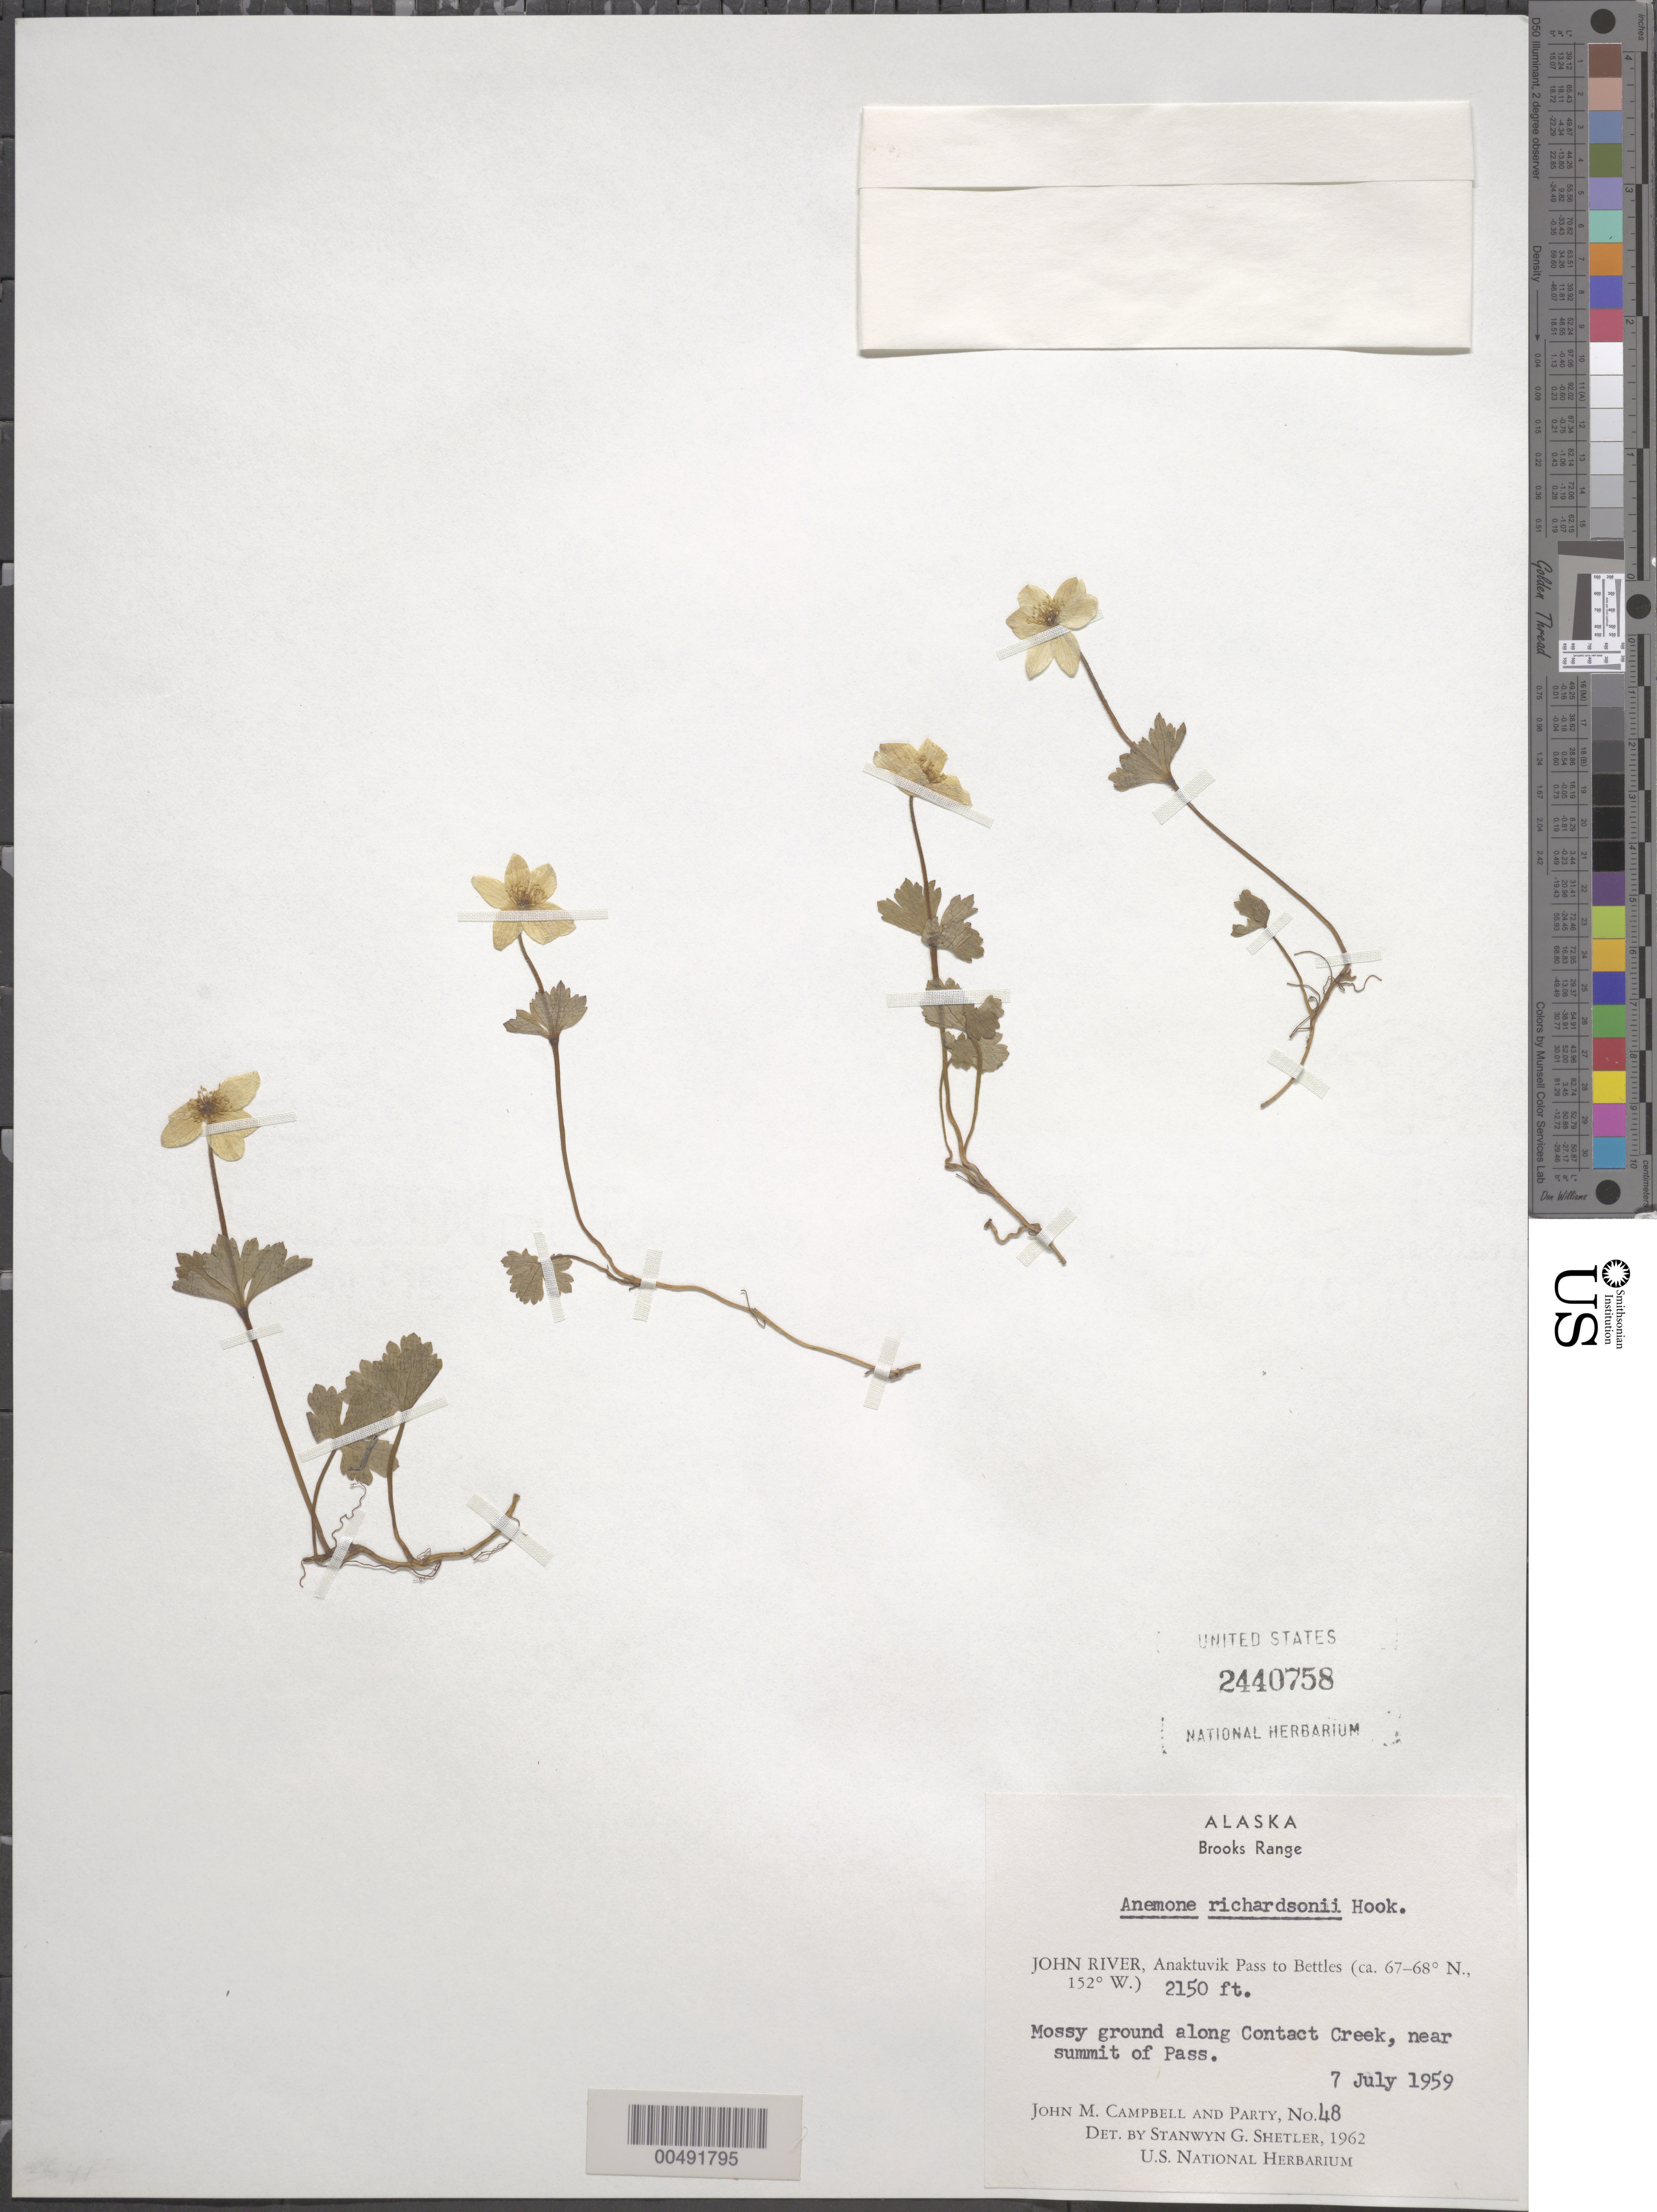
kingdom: Plantae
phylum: Tracheophyta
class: Magnoliopsida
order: Ranunculales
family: Ranunculaceae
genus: Anemone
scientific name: Anemone richardsonii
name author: Hook.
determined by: Shetler, Stanwyn G., (US), NMNH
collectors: J. M. Campbell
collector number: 48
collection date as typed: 07 Jul 1959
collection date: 1959-07-07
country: United States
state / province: Alaska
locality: Brooks Range, John River, near summit of Anaktuvuk Pass, along Contact Creek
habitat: mossy ground along creek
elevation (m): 655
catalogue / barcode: US 2440758